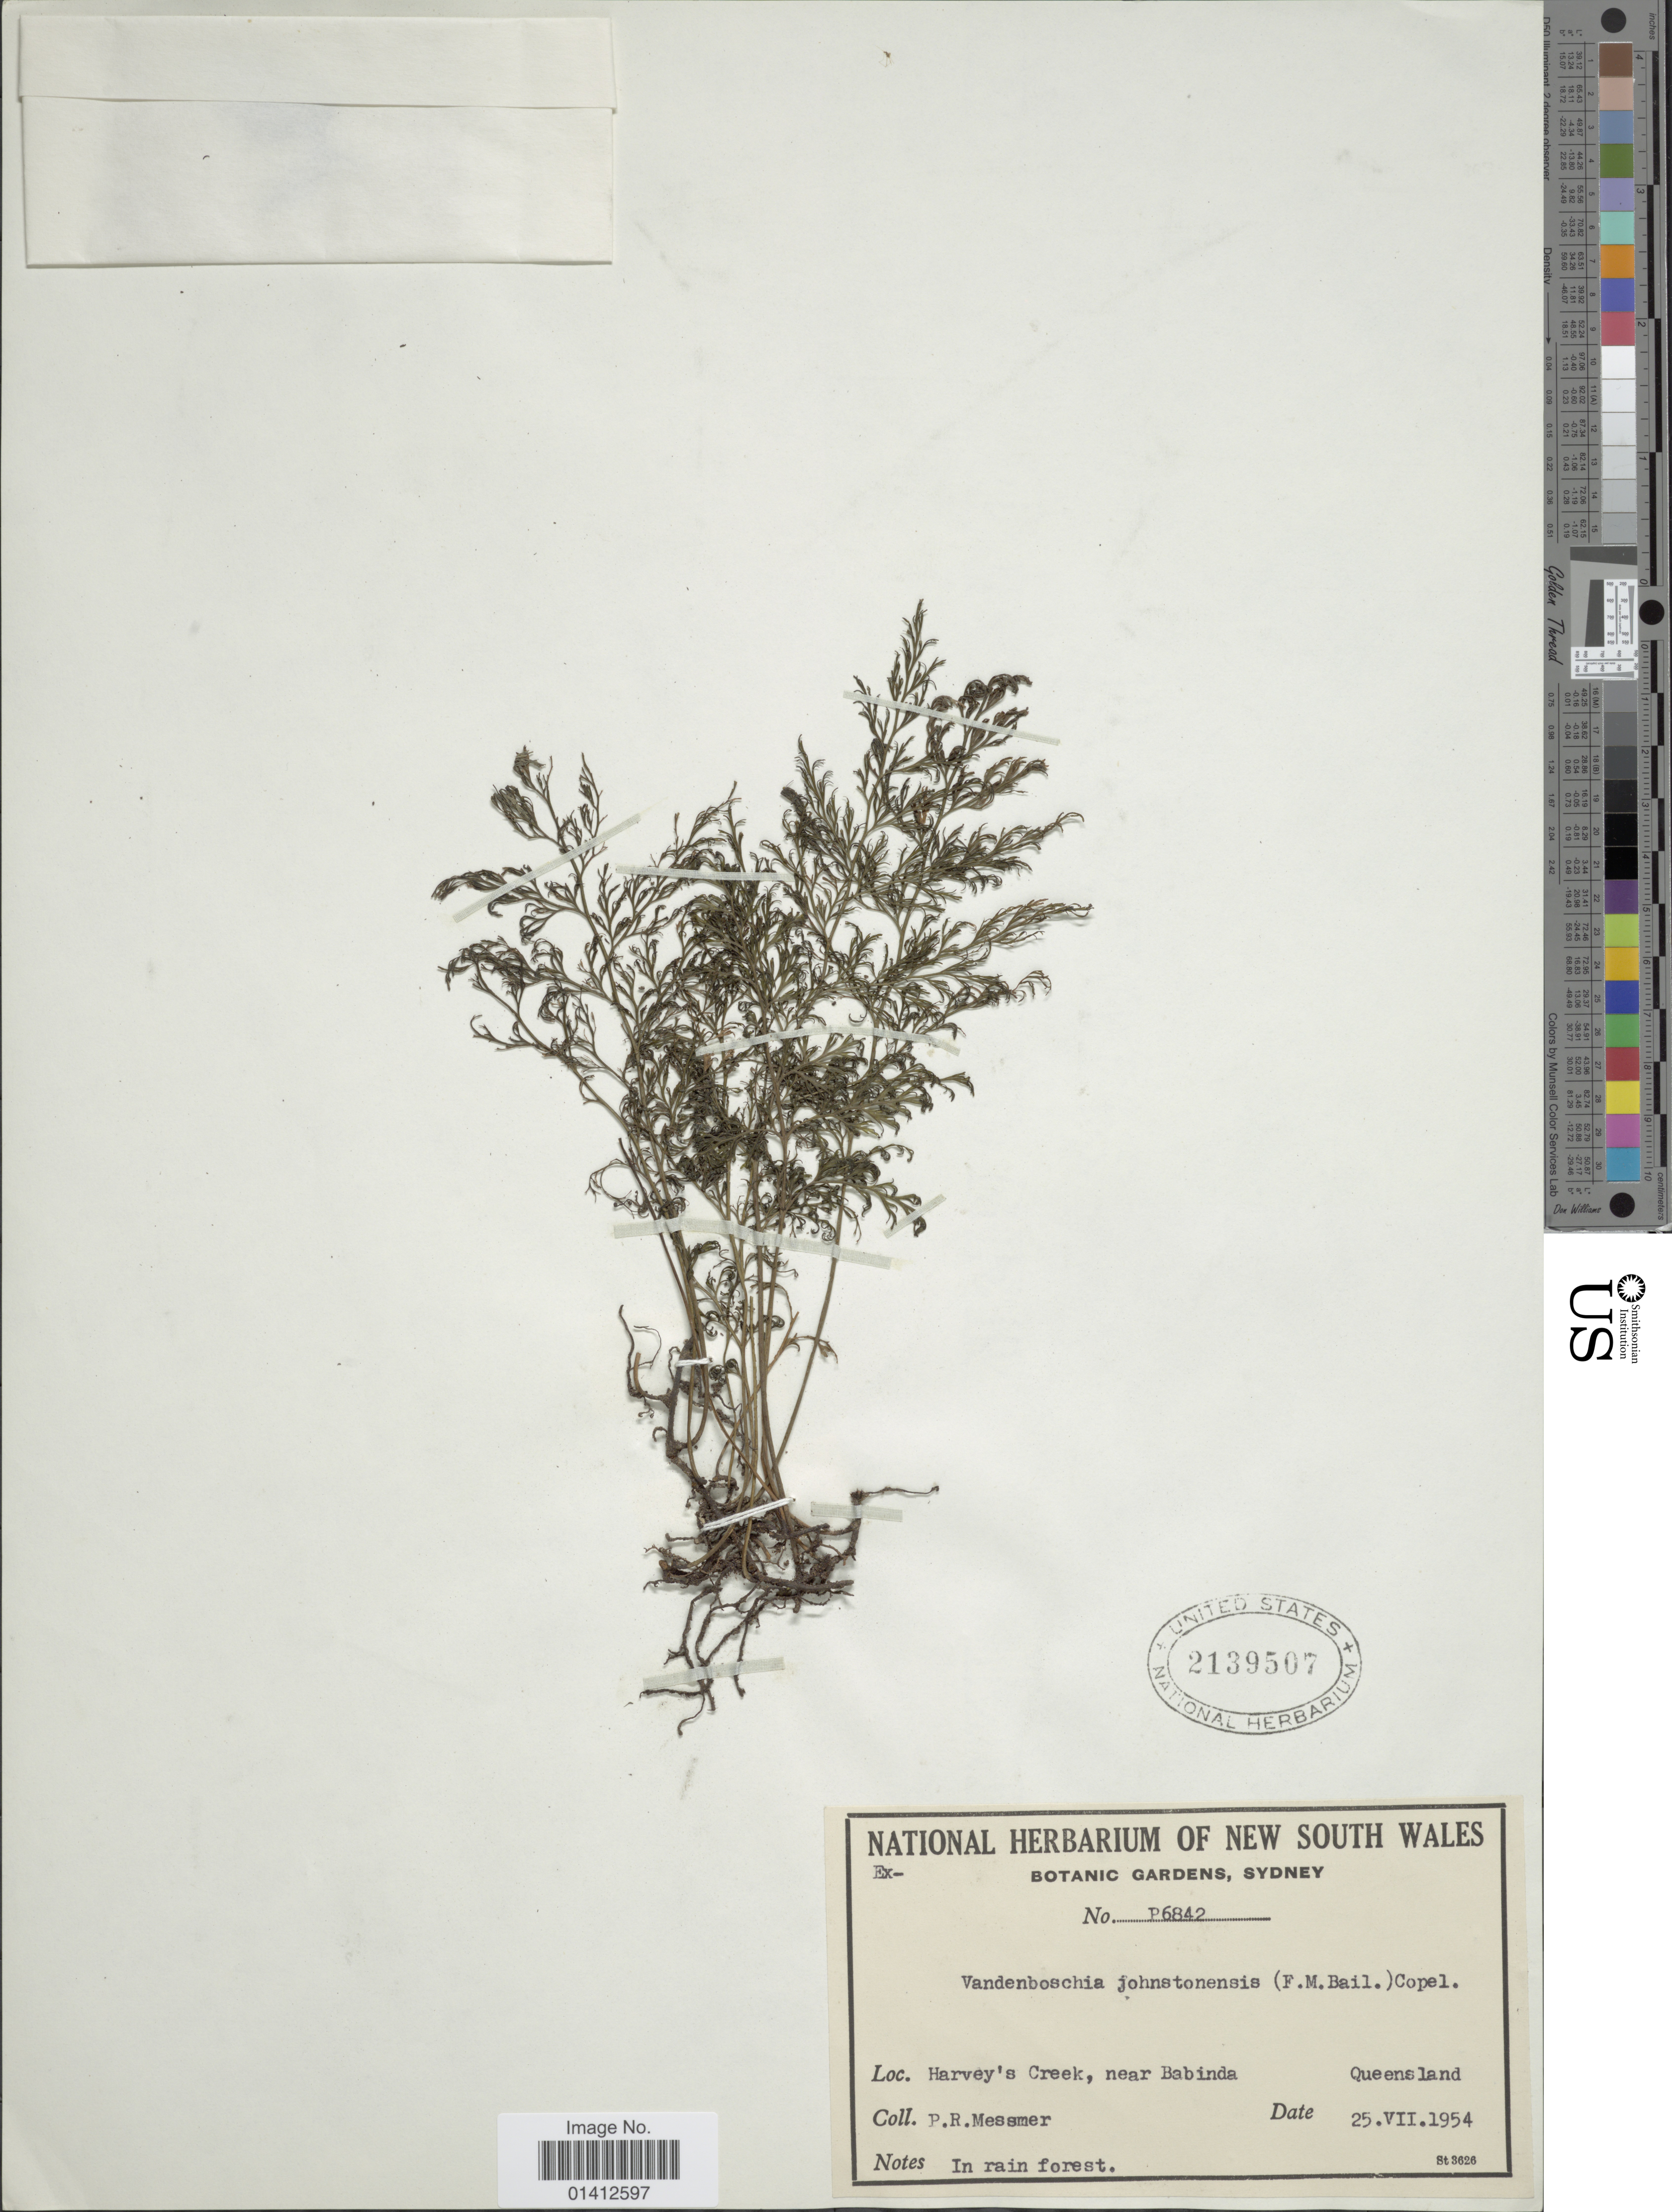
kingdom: Plantae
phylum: Tracheophyta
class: Polypodiopsida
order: Hymenophyllales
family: Hymenophyllaceae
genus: Vandenboschia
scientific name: Vandenboschia johnstonensis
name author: (Bailey) Copel.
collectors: P. Messmer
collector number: P6842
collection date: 1954-07-25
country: Australia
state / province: Queensland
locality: Harvey's Creek, near Babinda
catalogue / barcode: US 2139507